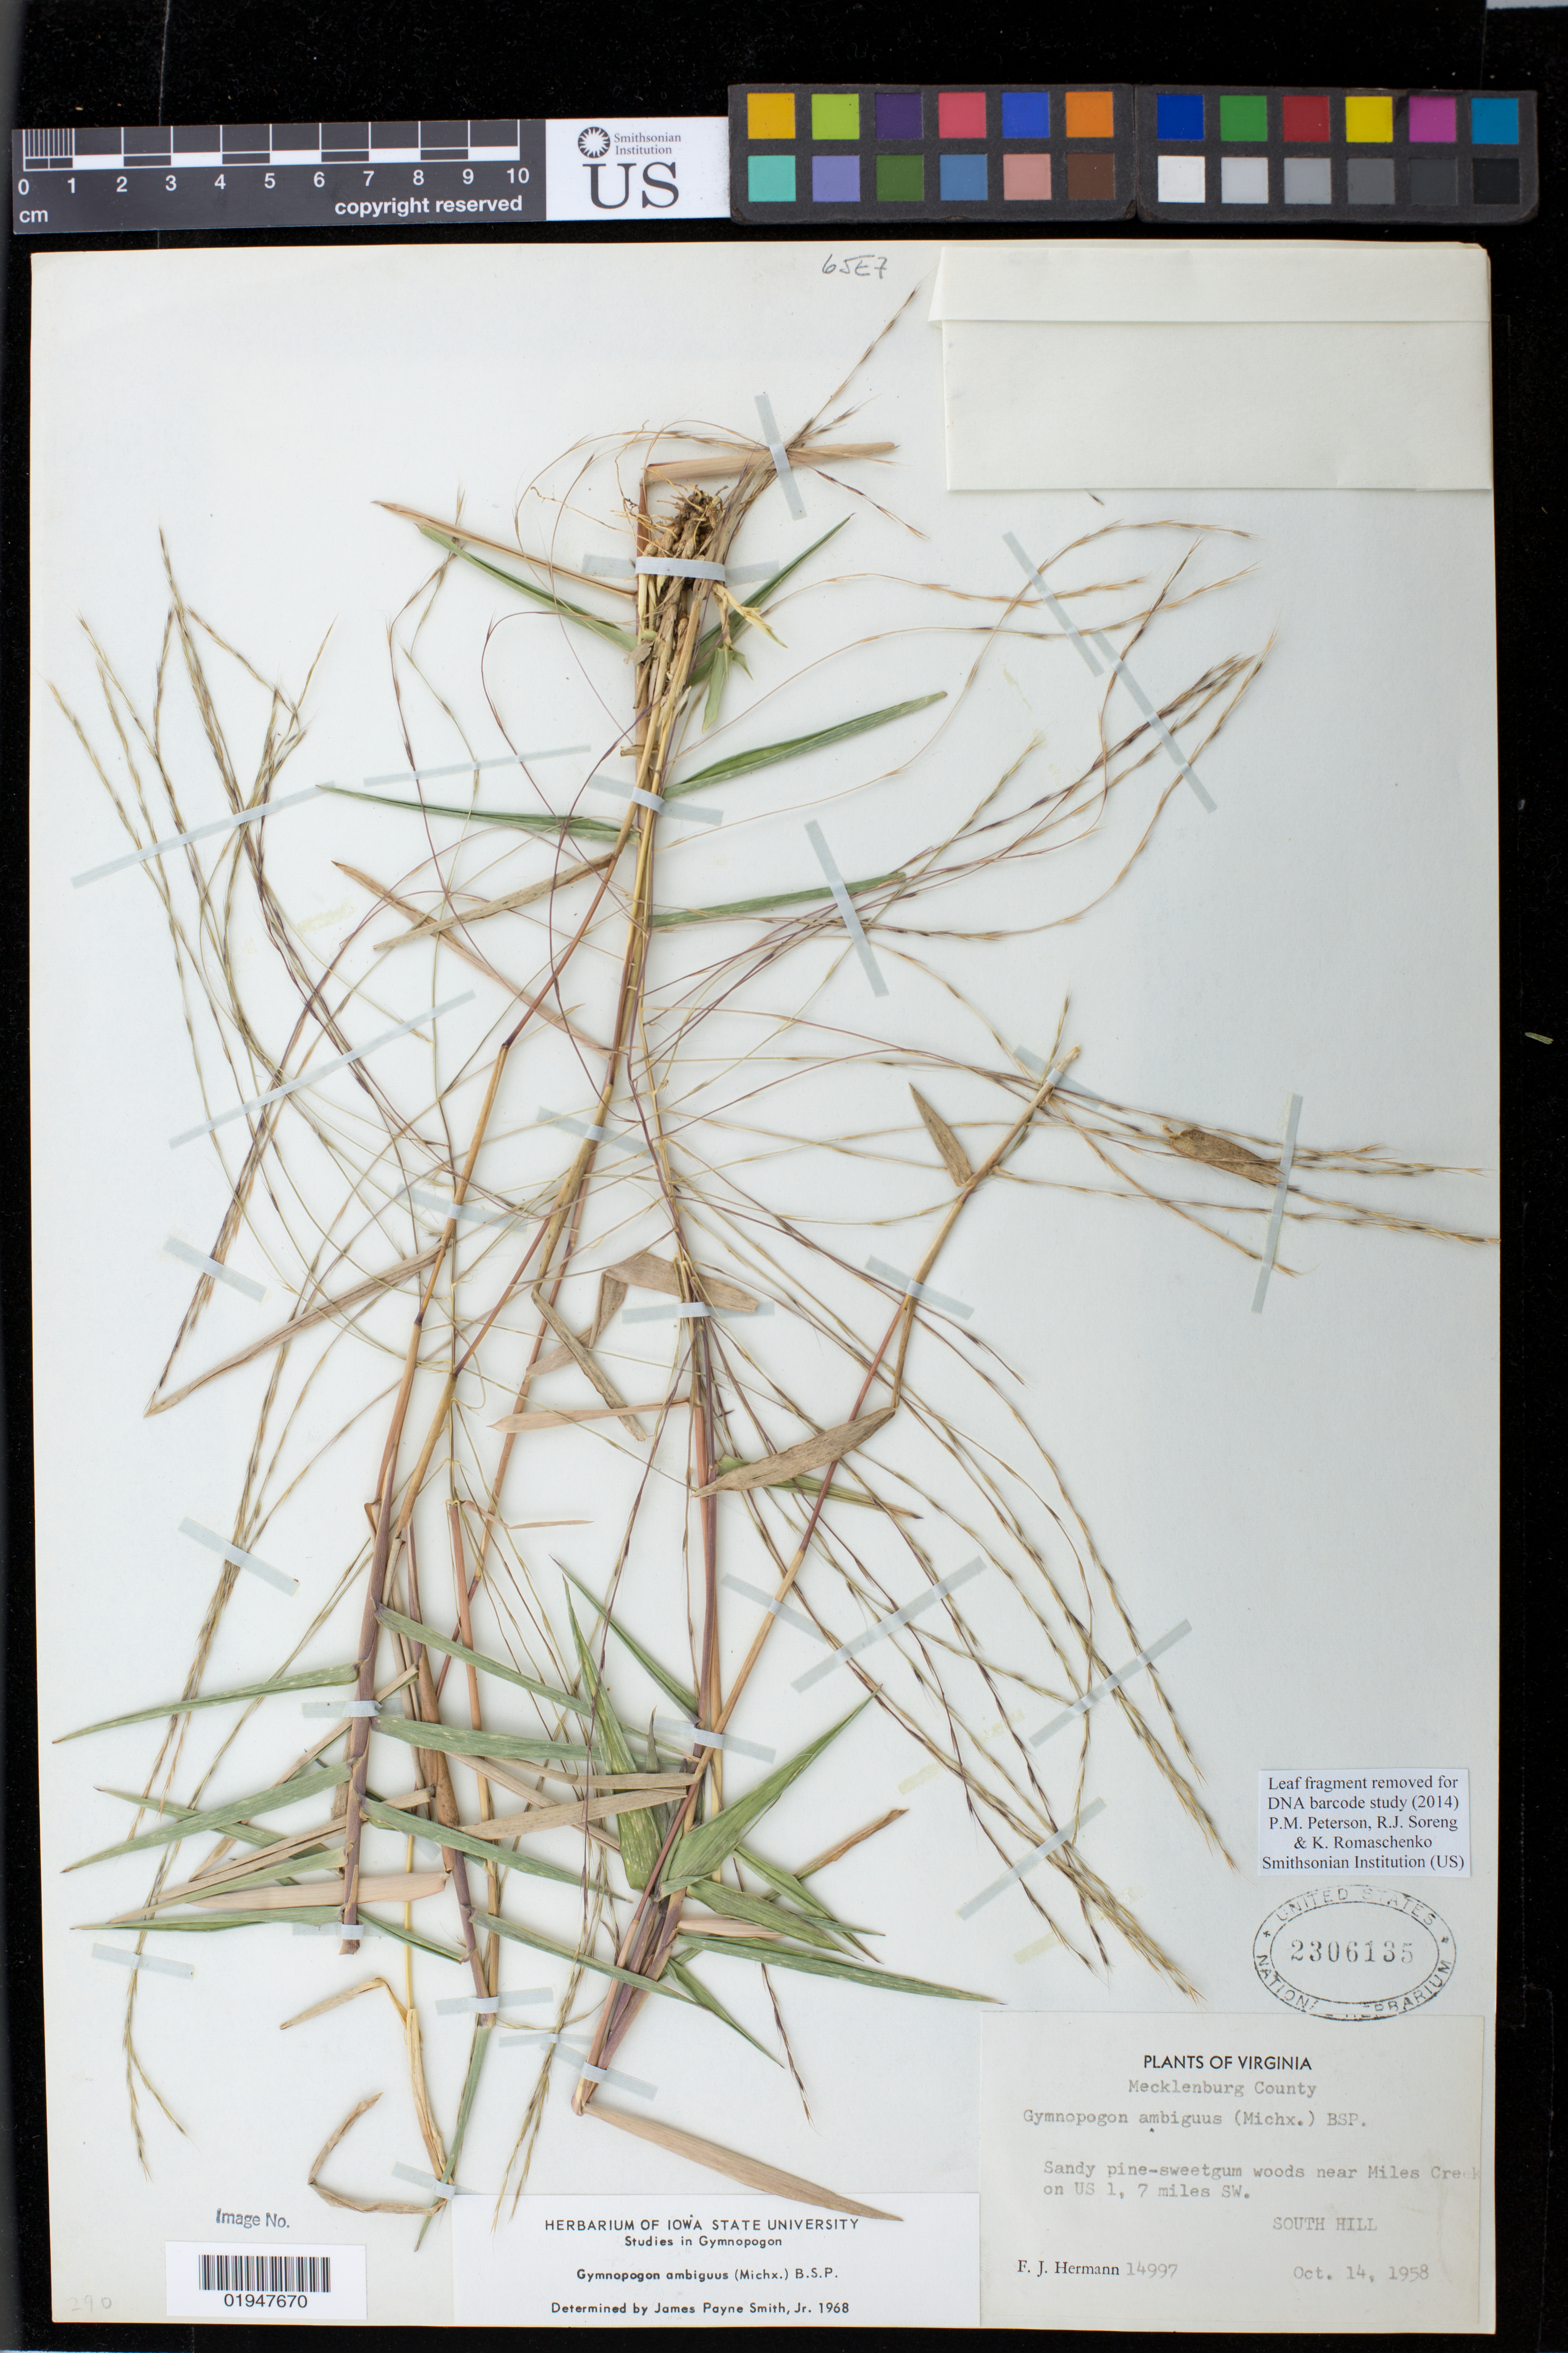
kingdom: Plantae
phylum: Tracheophyta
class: Liliopsida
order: Poales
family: Poaceae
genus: Gymnopogon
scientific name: Gymnopogon ambiguus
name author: (Michx.) Britton, Stearns & Poggenb.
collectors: F. J. Hermann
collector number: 14997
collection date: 1958-10-14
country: United States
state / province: Virginia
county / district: Mecklenburg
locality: Sandy pine-sweetgum woods near Miles Creek on US 1, 7 miles SW.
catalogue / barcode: US 2306135